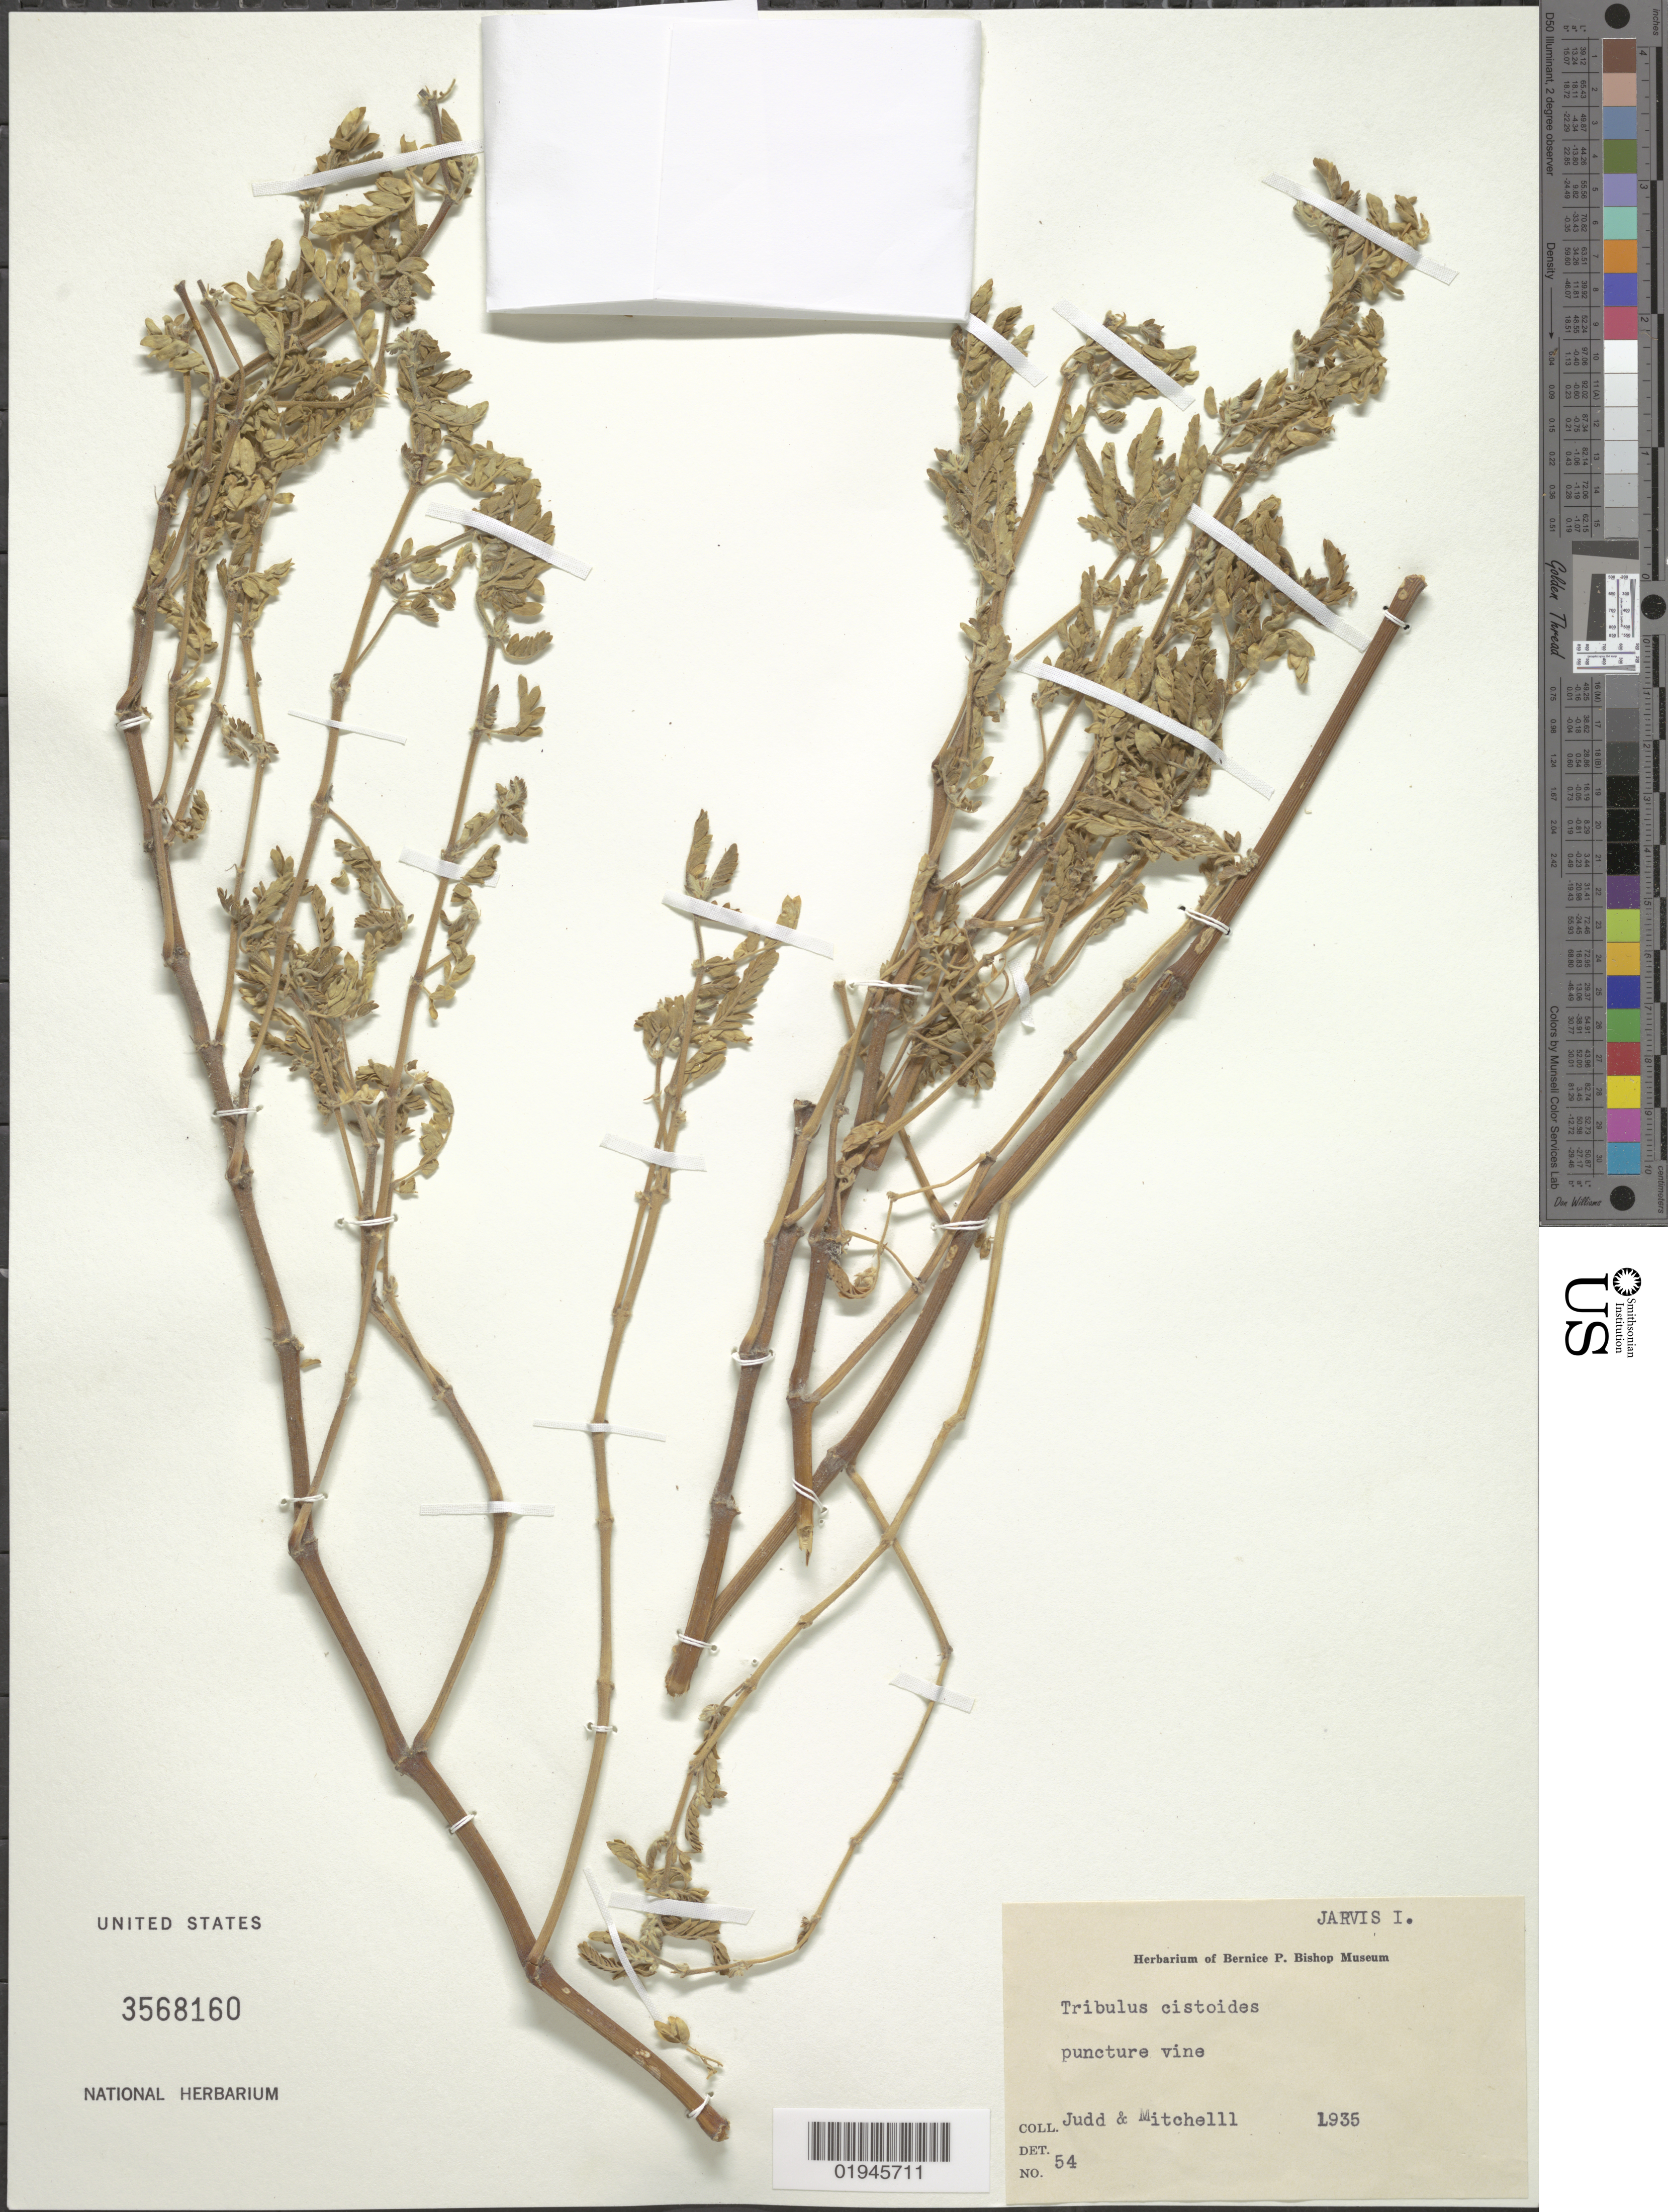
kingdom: Plantae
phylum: Tracheophyta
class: Magnoliopsida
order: Zygophyllales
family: Zygophyllaceae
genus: Tribulus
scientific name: Tribulus cistoides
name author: L.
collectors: A. Judd & D. D. Mitchell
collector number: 54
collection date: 1935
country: U.S. Administered Pacific Islands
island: Jarvis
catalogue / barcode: US 3568160